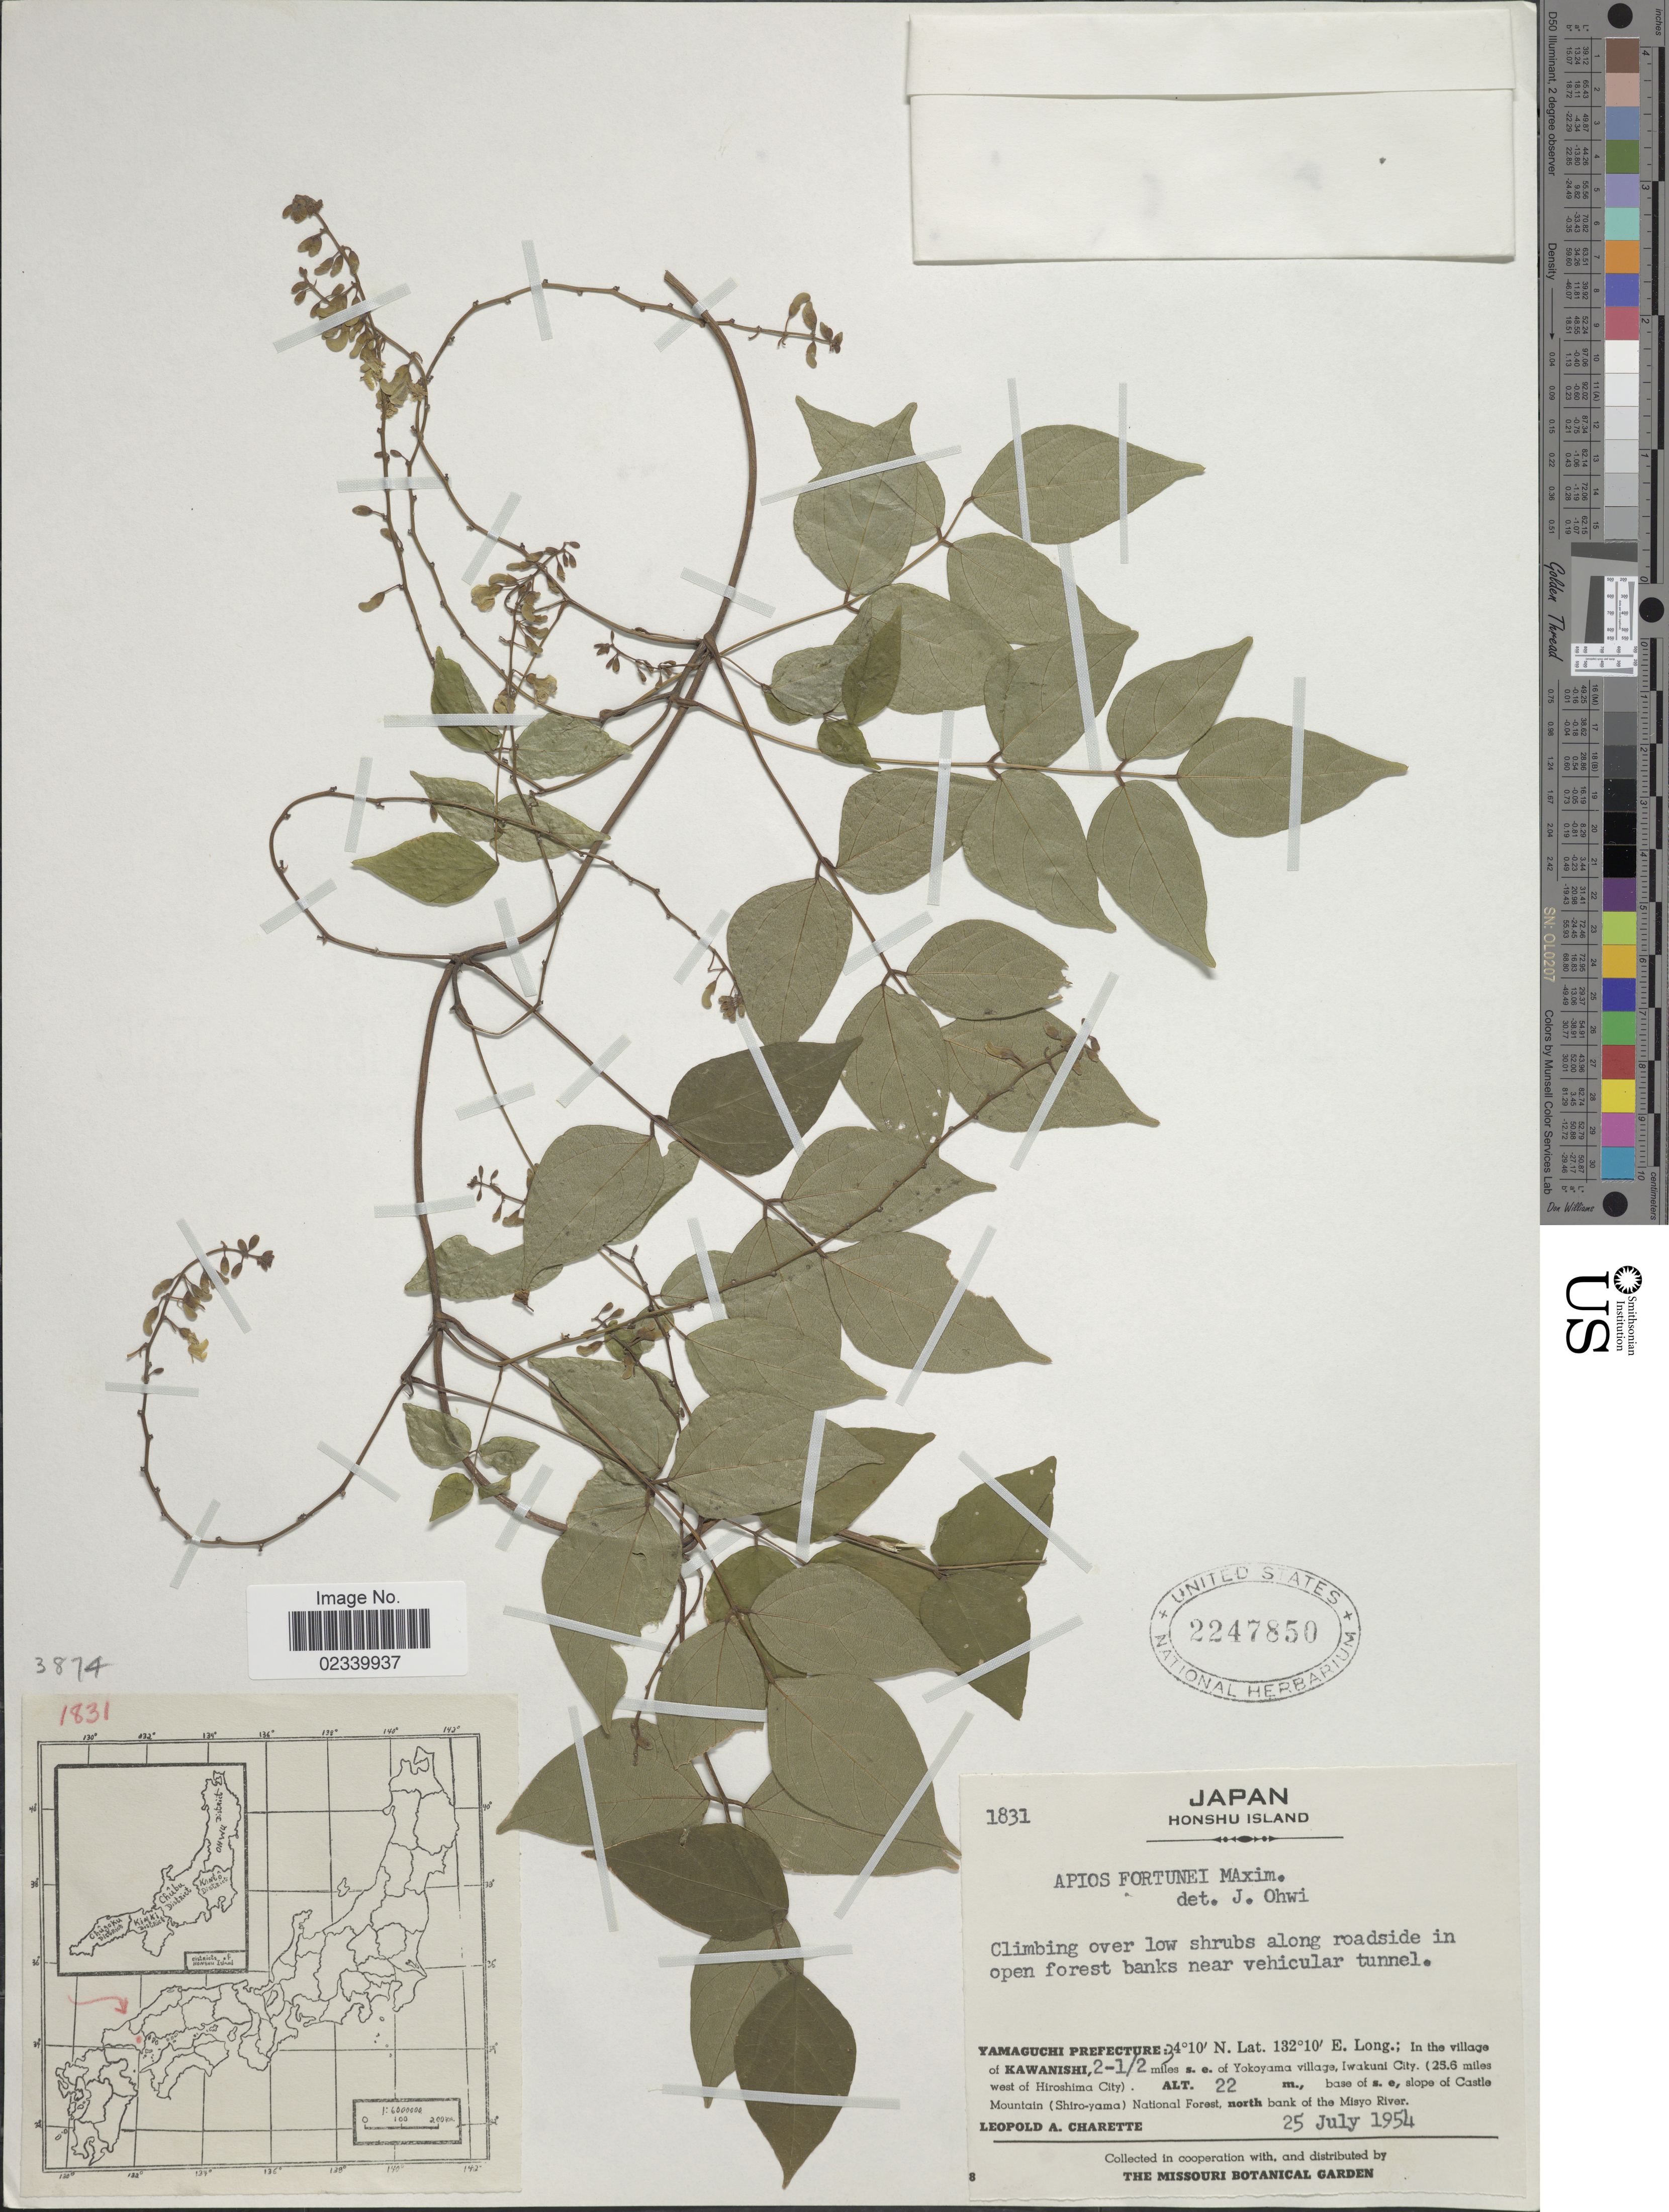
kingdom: Plantae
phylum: Tracheophyta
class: Magnoliopsida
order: Fabales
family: Fabaceae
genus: Apios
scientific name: Apios fortunei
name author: Maxim.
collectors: L. A. Charette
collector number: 1831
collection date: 1954-07-25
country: Japan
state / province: Yamaguti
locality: Honshu Island, Climbing over low shrubs along roadside in open forest banks near vehicular tunnel, yamaguchi Prefecture; In the village of Kawanishi, 2-½ miles s.e. of Yokohama village, Iwakuni City. (25.6 miles west of Hiroshima City). base of s.e. slope of Castle Mountain (Shiro-yama) National Forest, north bank of the Misyo River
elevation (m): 22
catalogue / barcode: US 2247850